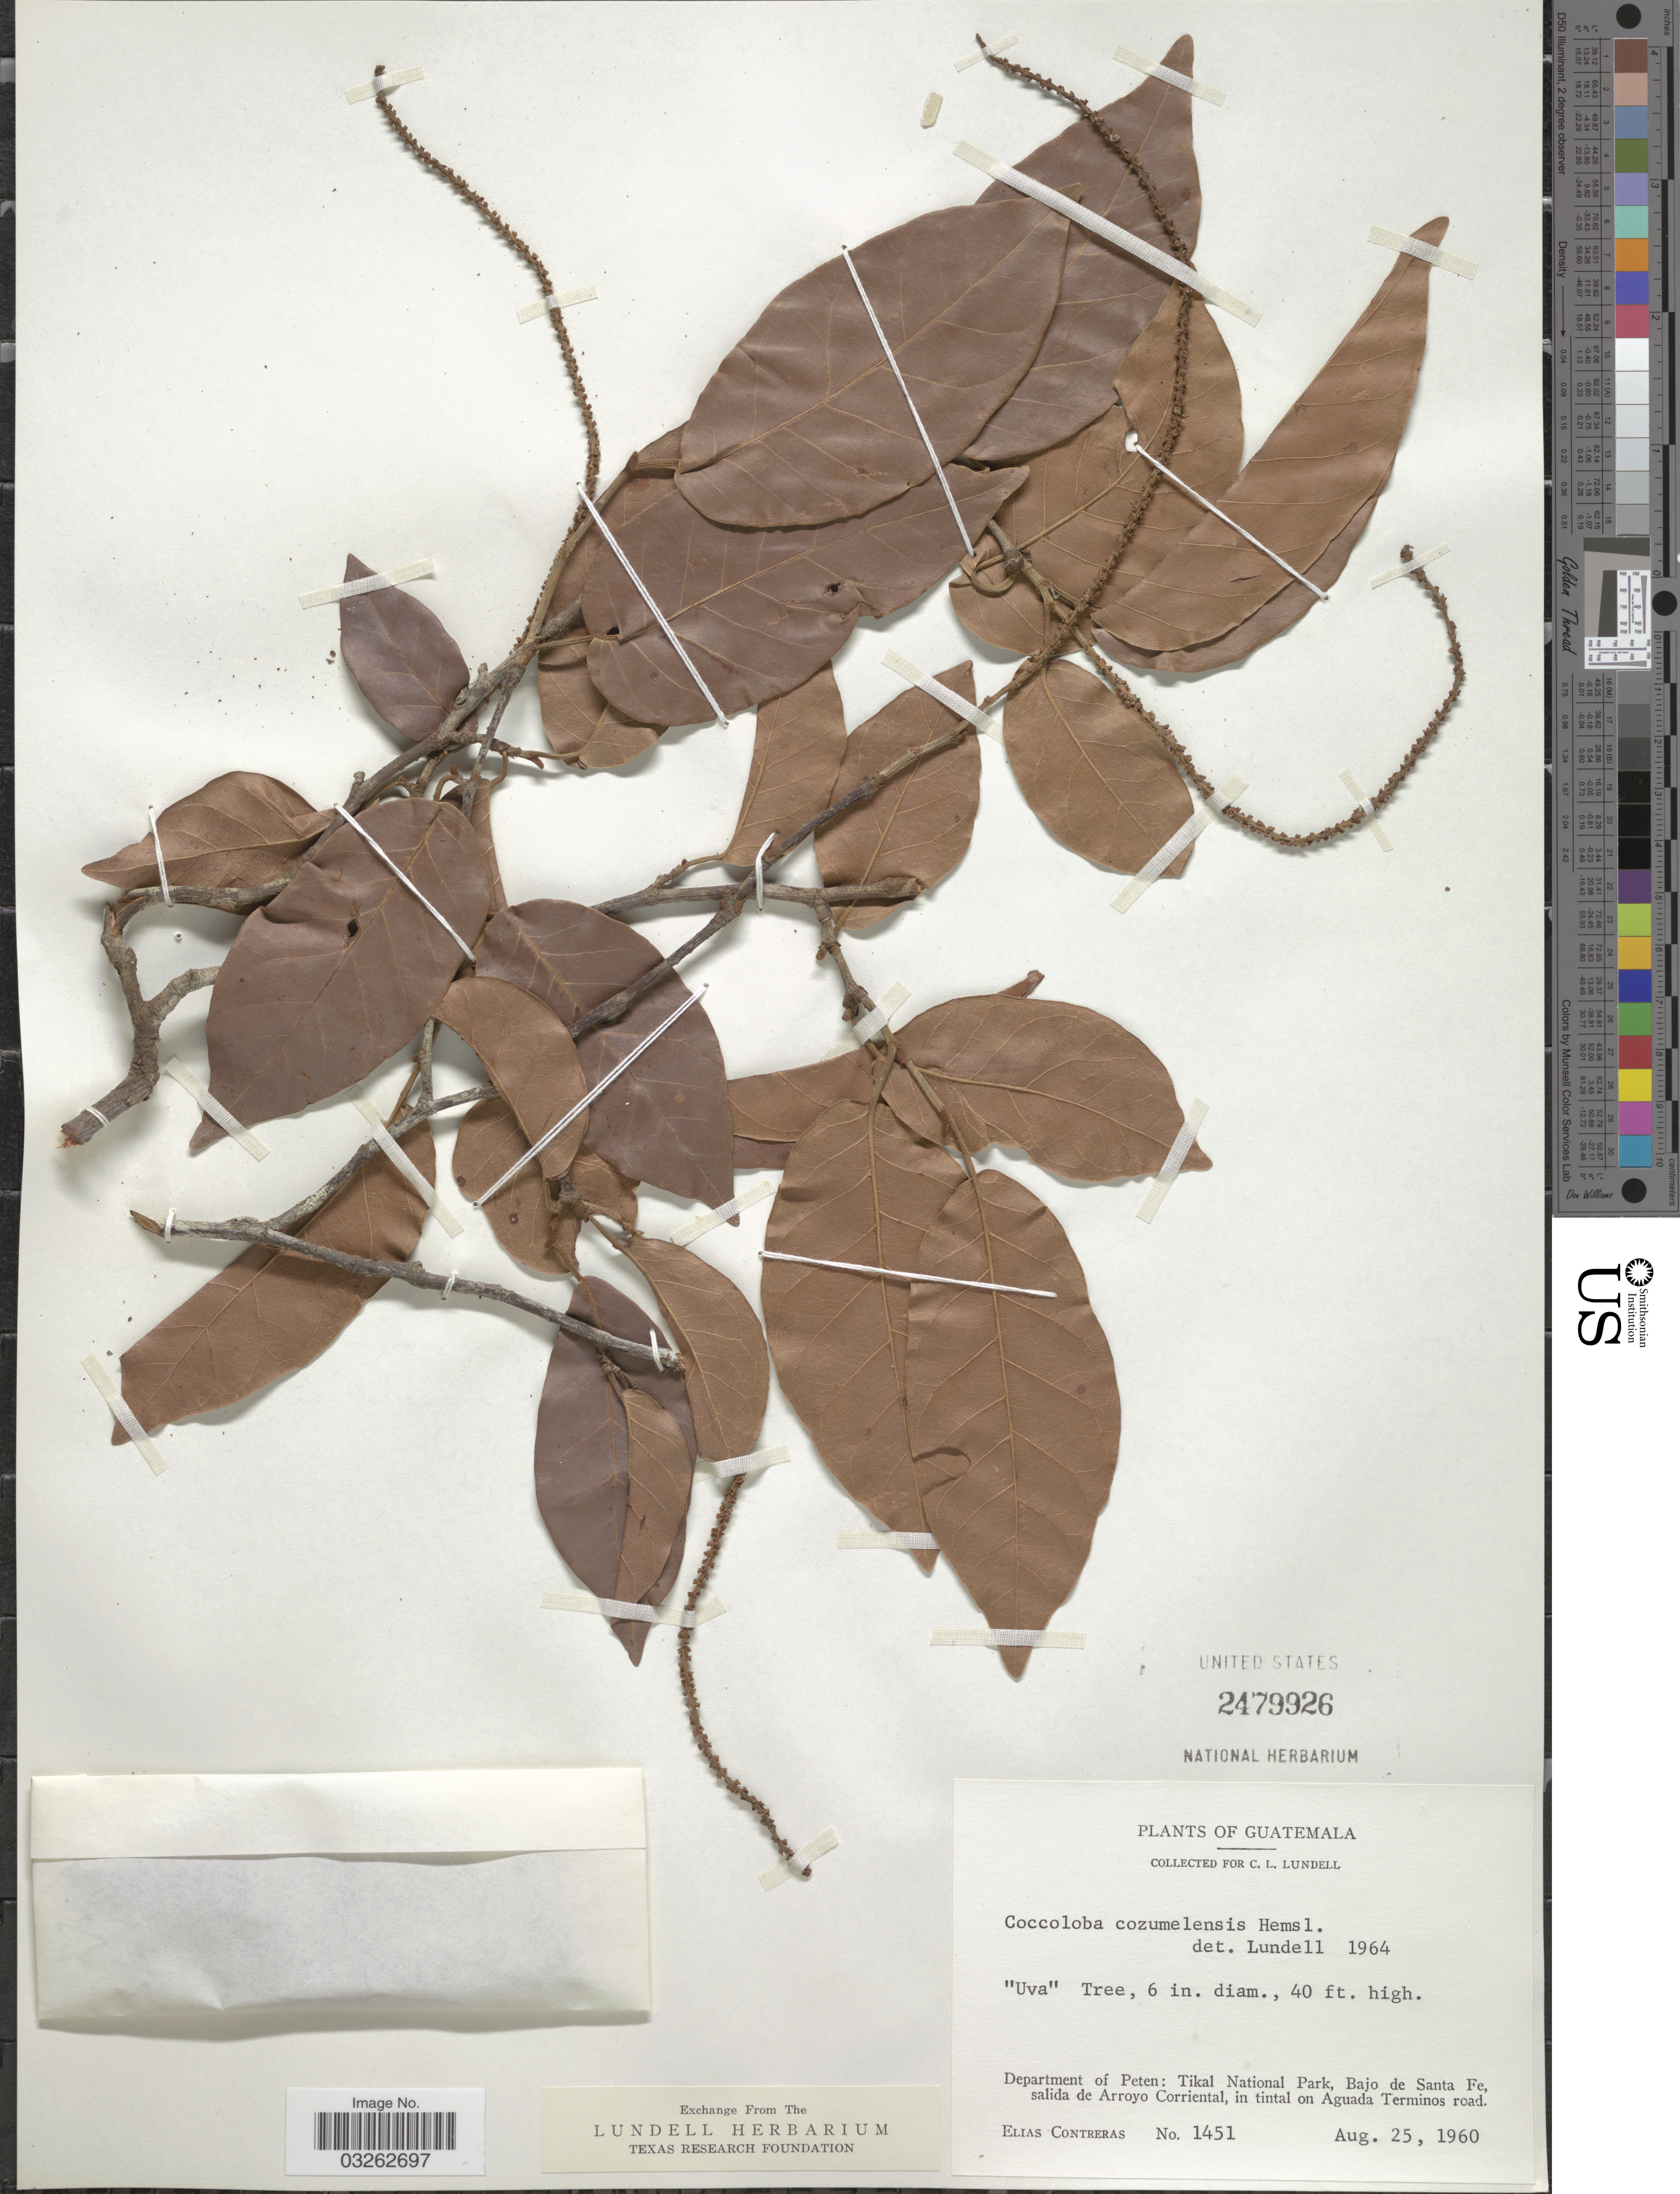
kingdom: Plantae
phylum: Tracheophyta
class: Magnoliopsida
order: Caryophyllales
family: Polygonaceae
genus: Coccoloba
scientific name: Coccoloba cozumelensis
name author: Hemsl.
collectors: E. Contreras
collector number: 1451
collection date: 1960-08-25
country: Guatemala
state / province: El Petén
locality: Department of Peten: Tikal National Park, Bajo de Santa Fe, salida de Arroyo Corriental, in tintal on Aguada Terminos road.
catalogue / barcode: US 2479926